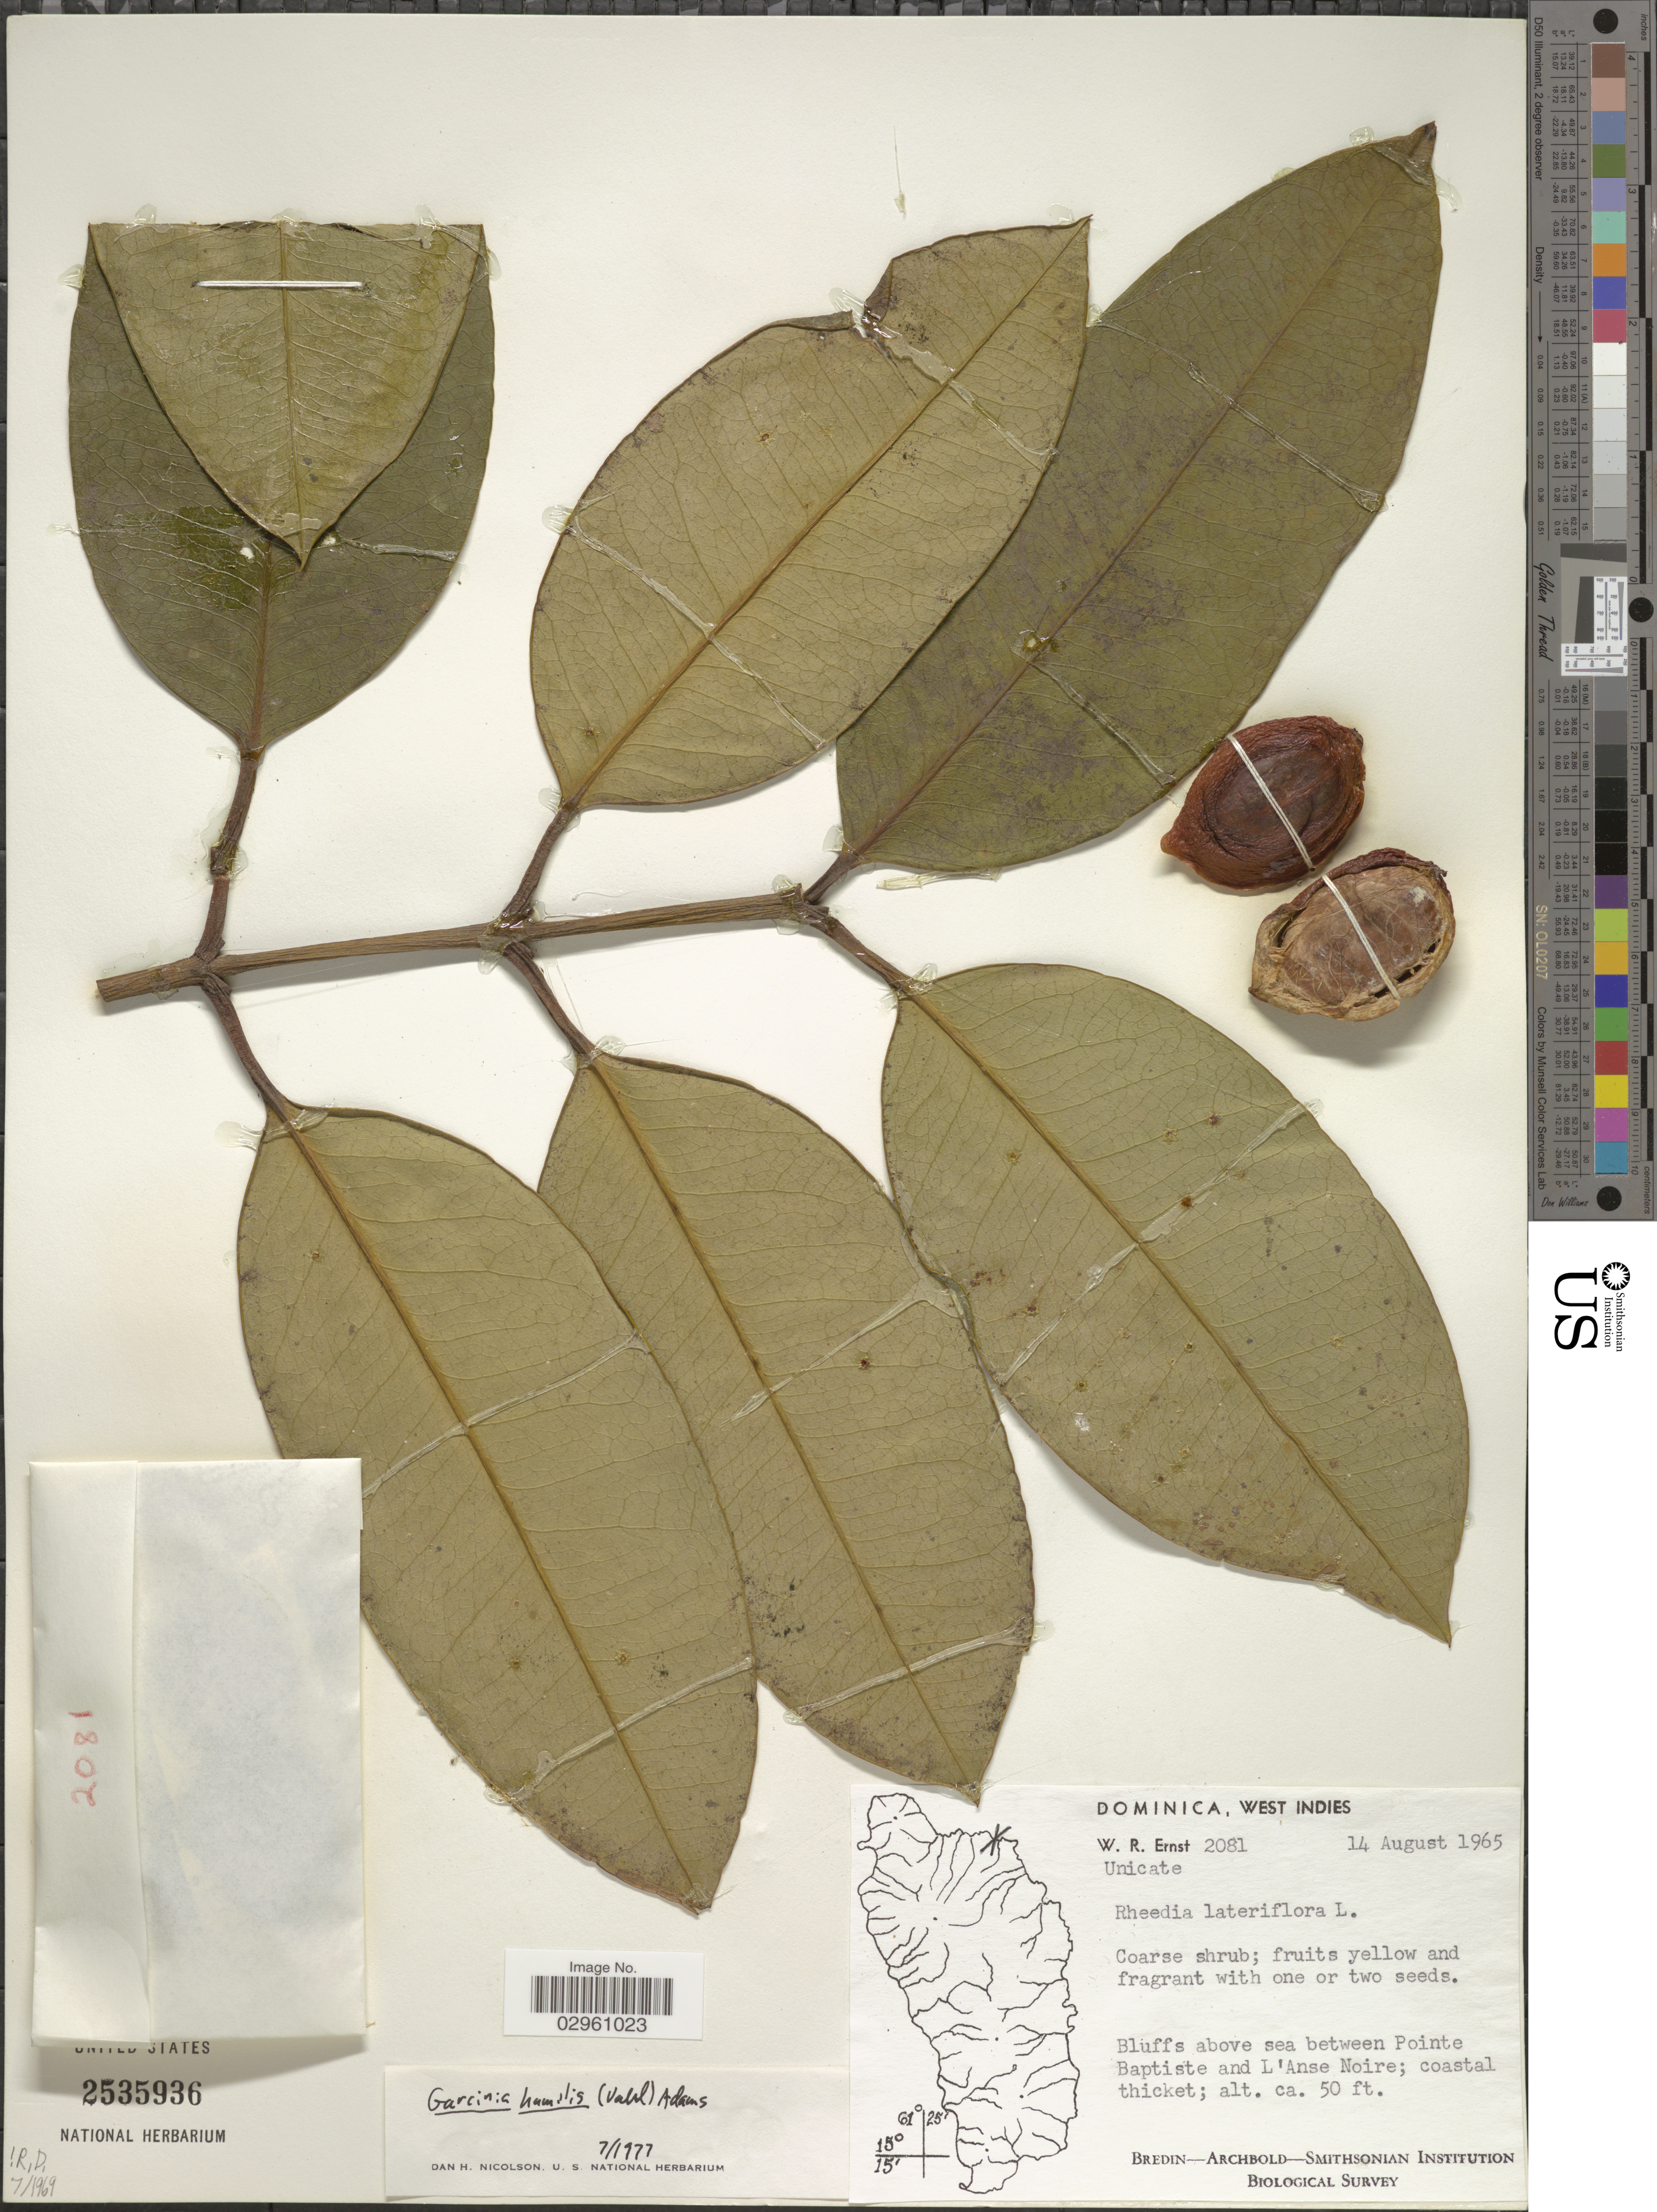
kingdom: Plantae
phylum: Tracheophyta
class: Magnoliopsida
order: Malpighiales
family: Clusiaceae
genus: Garcinia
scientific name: Garcinia humilis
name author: (Vahl) C.D. Adams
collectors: W. R. Ernst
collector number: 2081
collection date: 1965-08-14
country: Dominica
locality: Bluffs above sea between Pointe Baptiste and L'Anse Noire; coastal thicket.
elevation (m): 15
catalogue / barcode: US 2535936